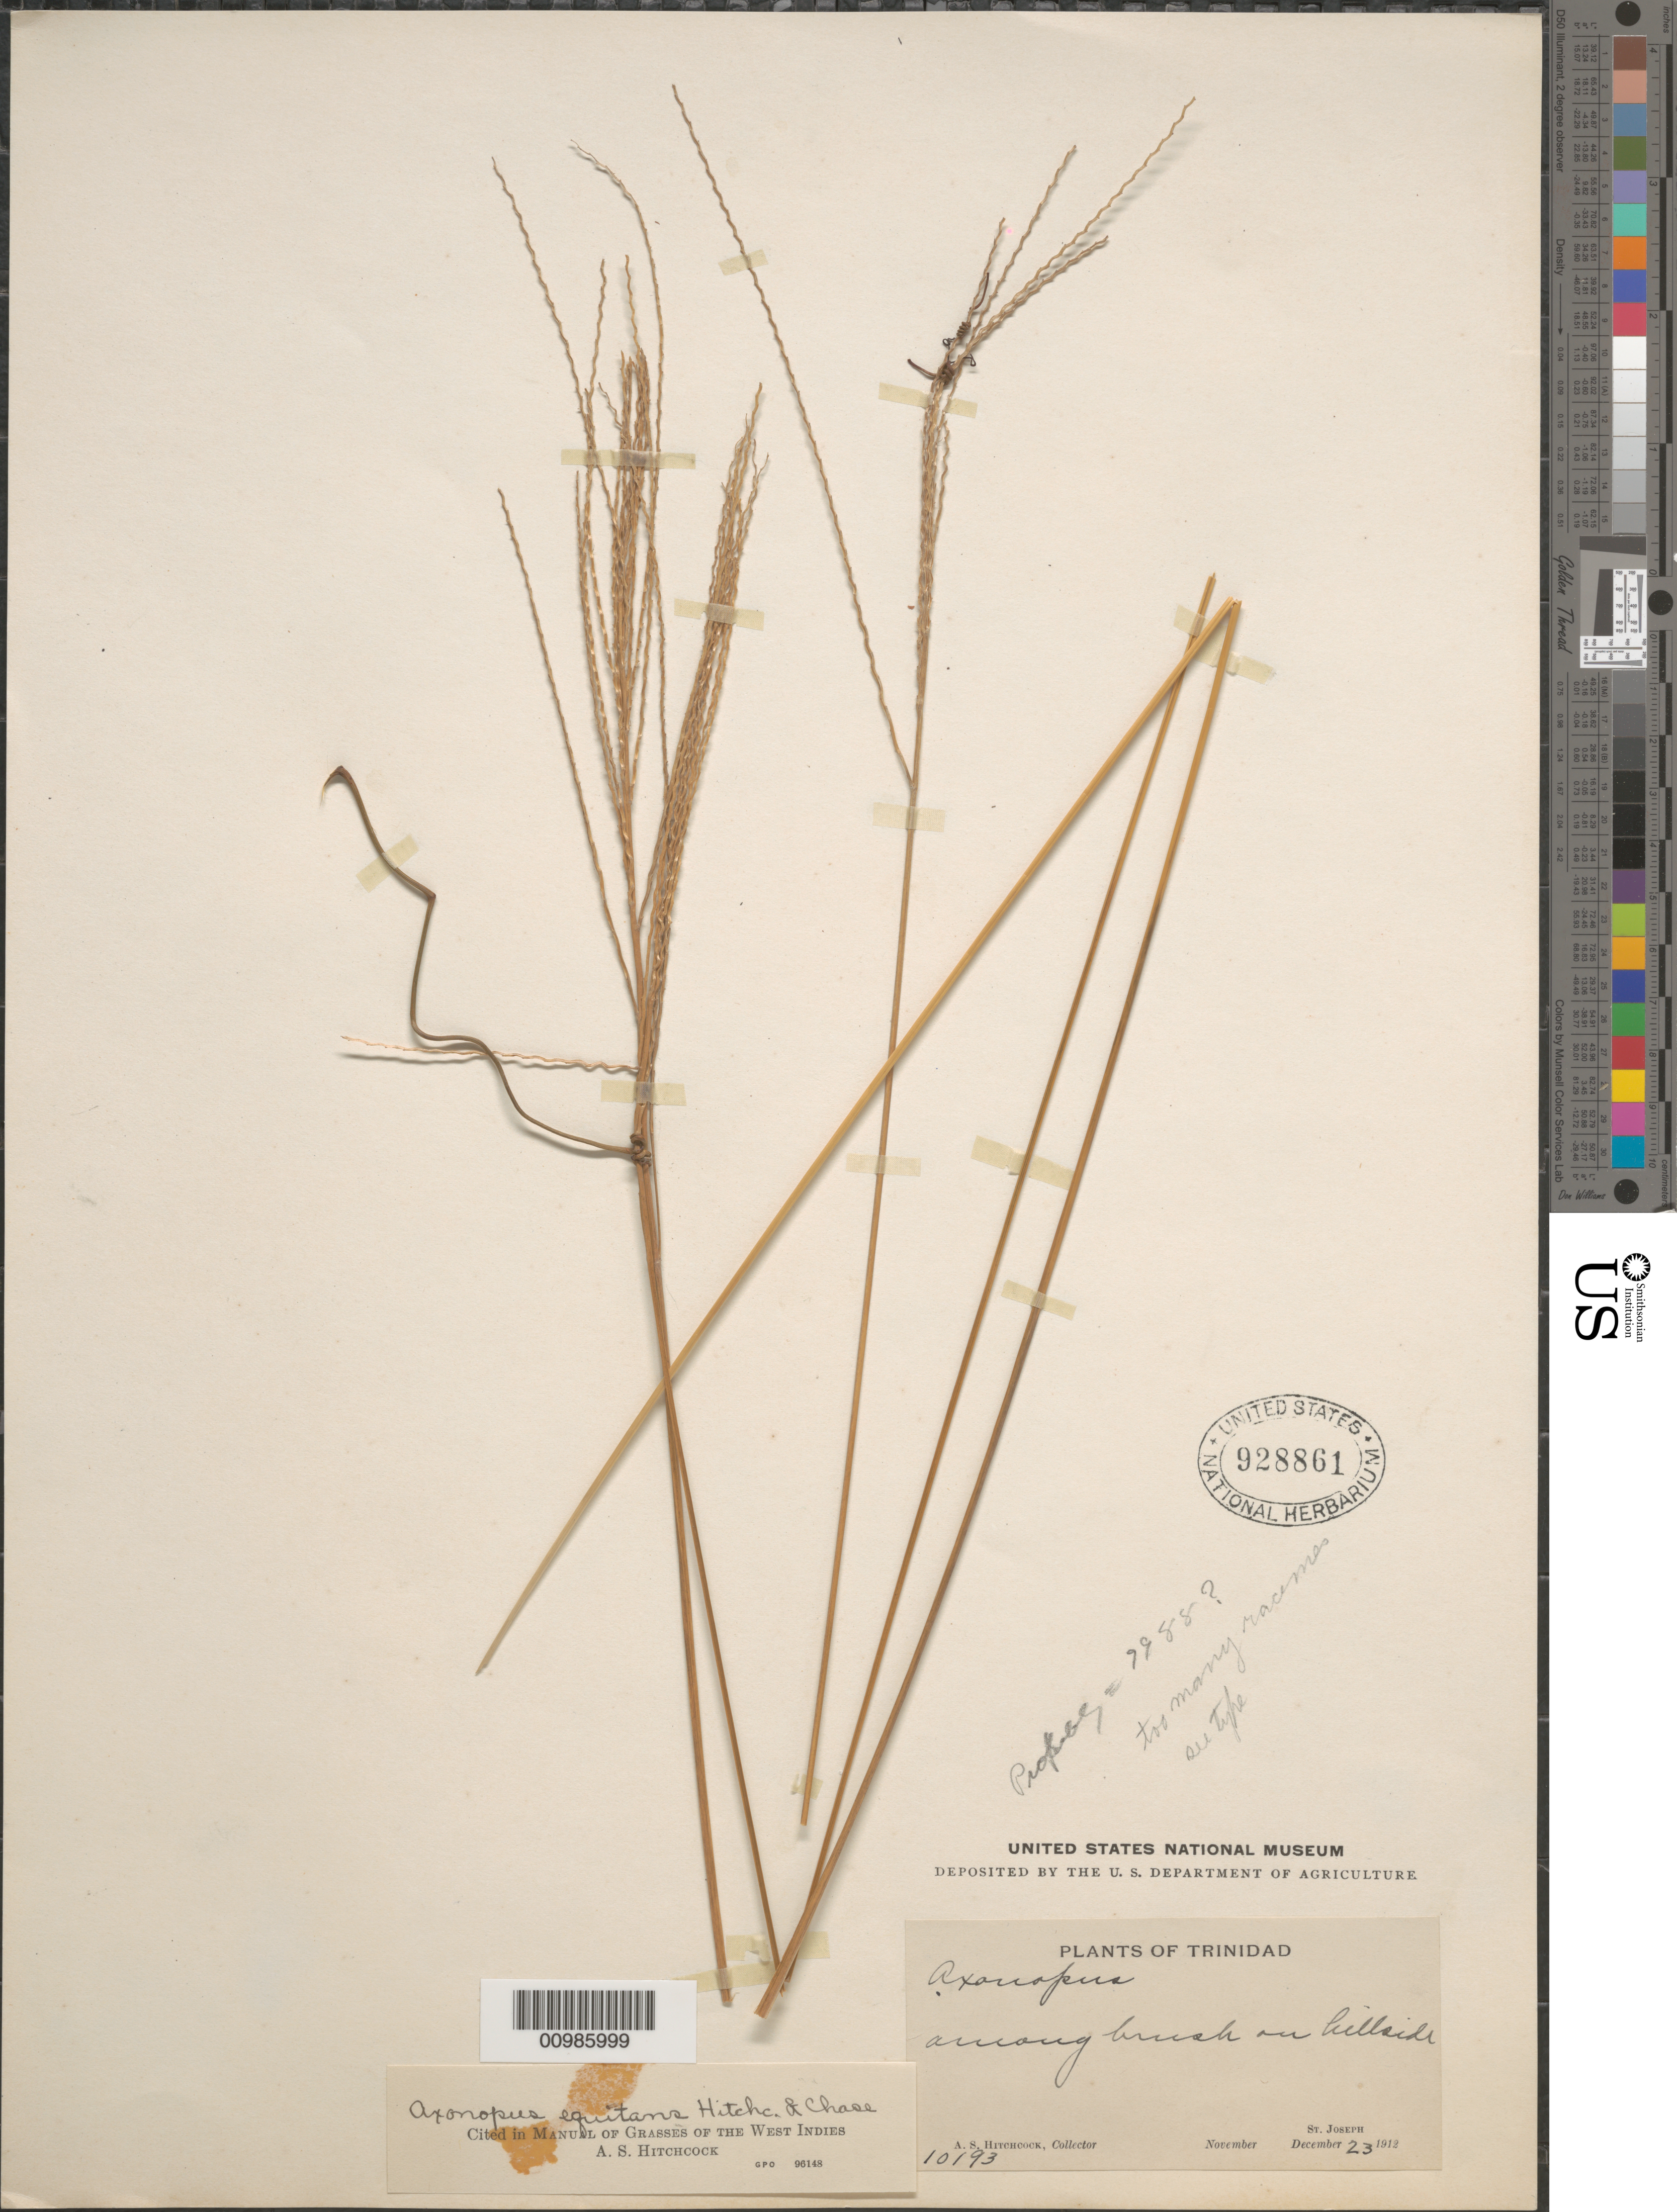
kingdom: Plantae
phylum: Tracheophyta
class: Liliopsida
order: Poales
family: Poaceae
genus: Axonopus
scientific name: Axonopus equitans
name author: Hitchc. & Chase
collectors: A. S. Hitchcock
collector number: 10193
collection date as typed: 23 Dec 1912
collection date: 1912-12-23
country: Trinidad and Tobago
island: Trinidad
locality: St. Joseph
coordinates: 0 N, 0 E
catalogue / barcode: US 928861